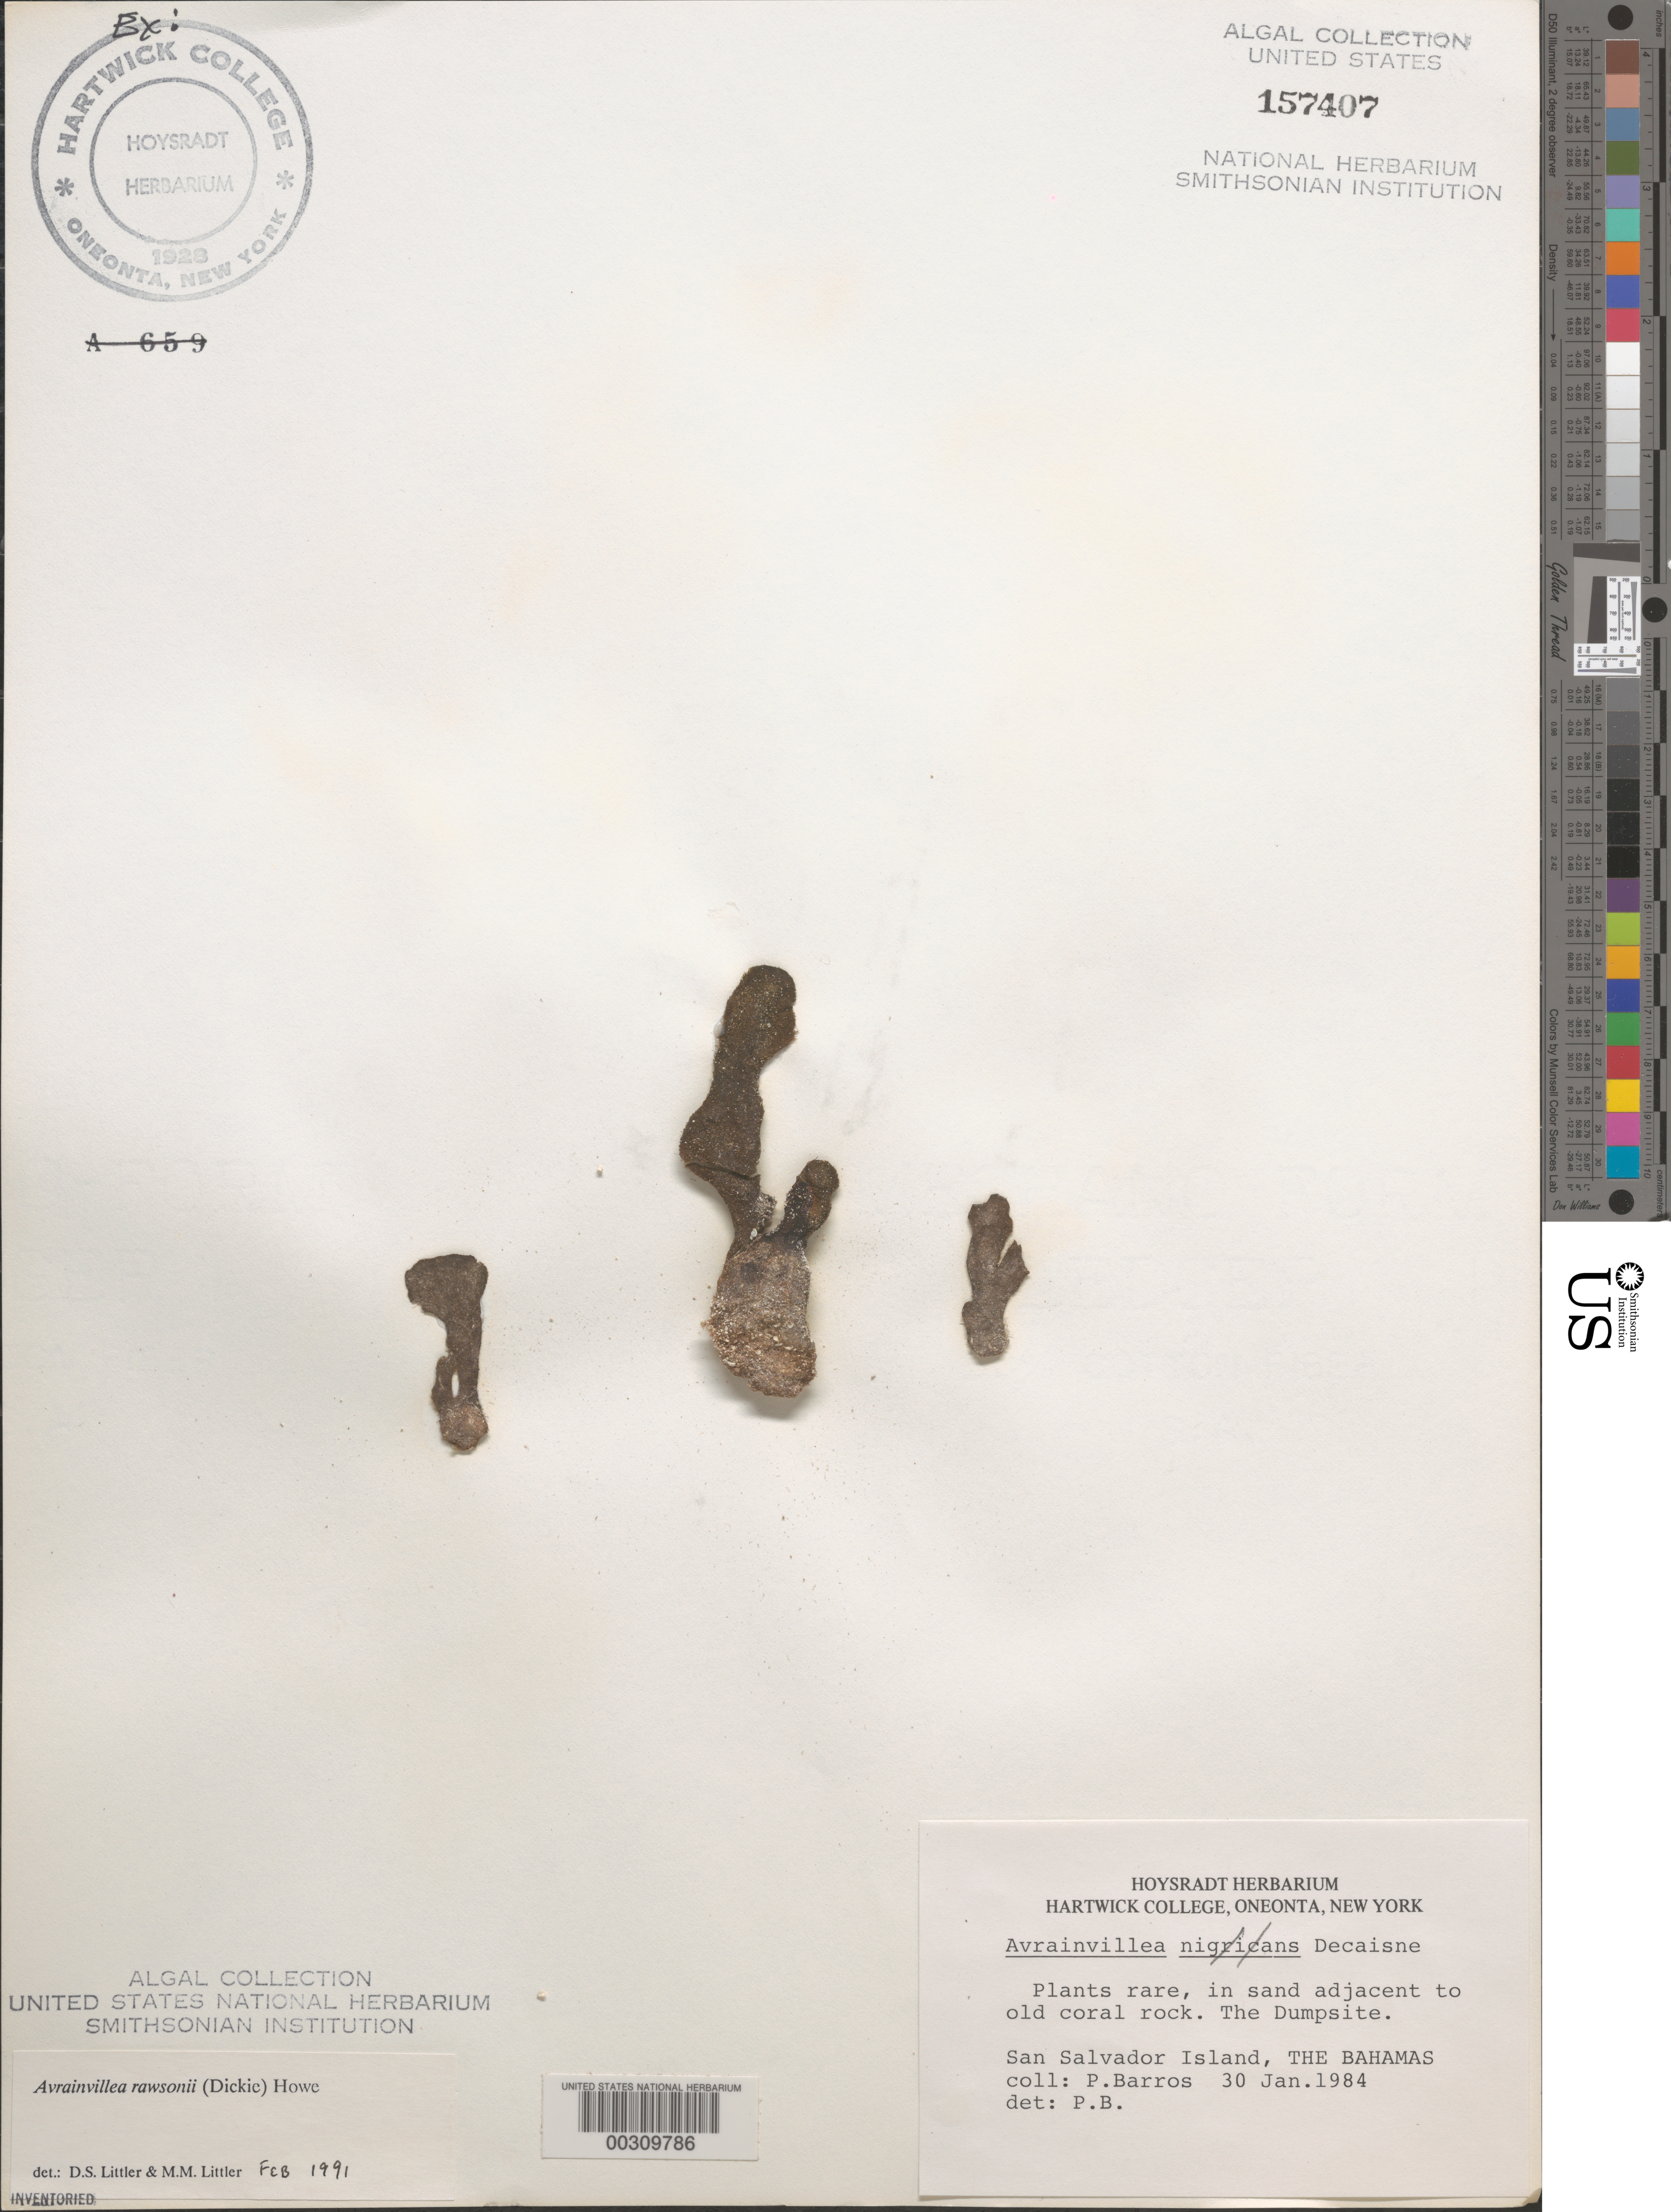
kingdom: Plantae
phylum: Chlorophyta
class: Ulvophyceae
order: Bryopsidales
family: Dichotomosiphonaceae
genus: Avrainvillea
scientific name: Avrainvillea rawsonii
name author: (Dickie) M. Howe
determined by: Littler, D. S.; Littler, M. M.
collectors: P. Barros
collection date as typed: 30 Jan 1984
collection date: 1984-01-30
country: Bahamas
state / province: San Salvador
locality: Dumpsite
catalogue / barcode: US 157407